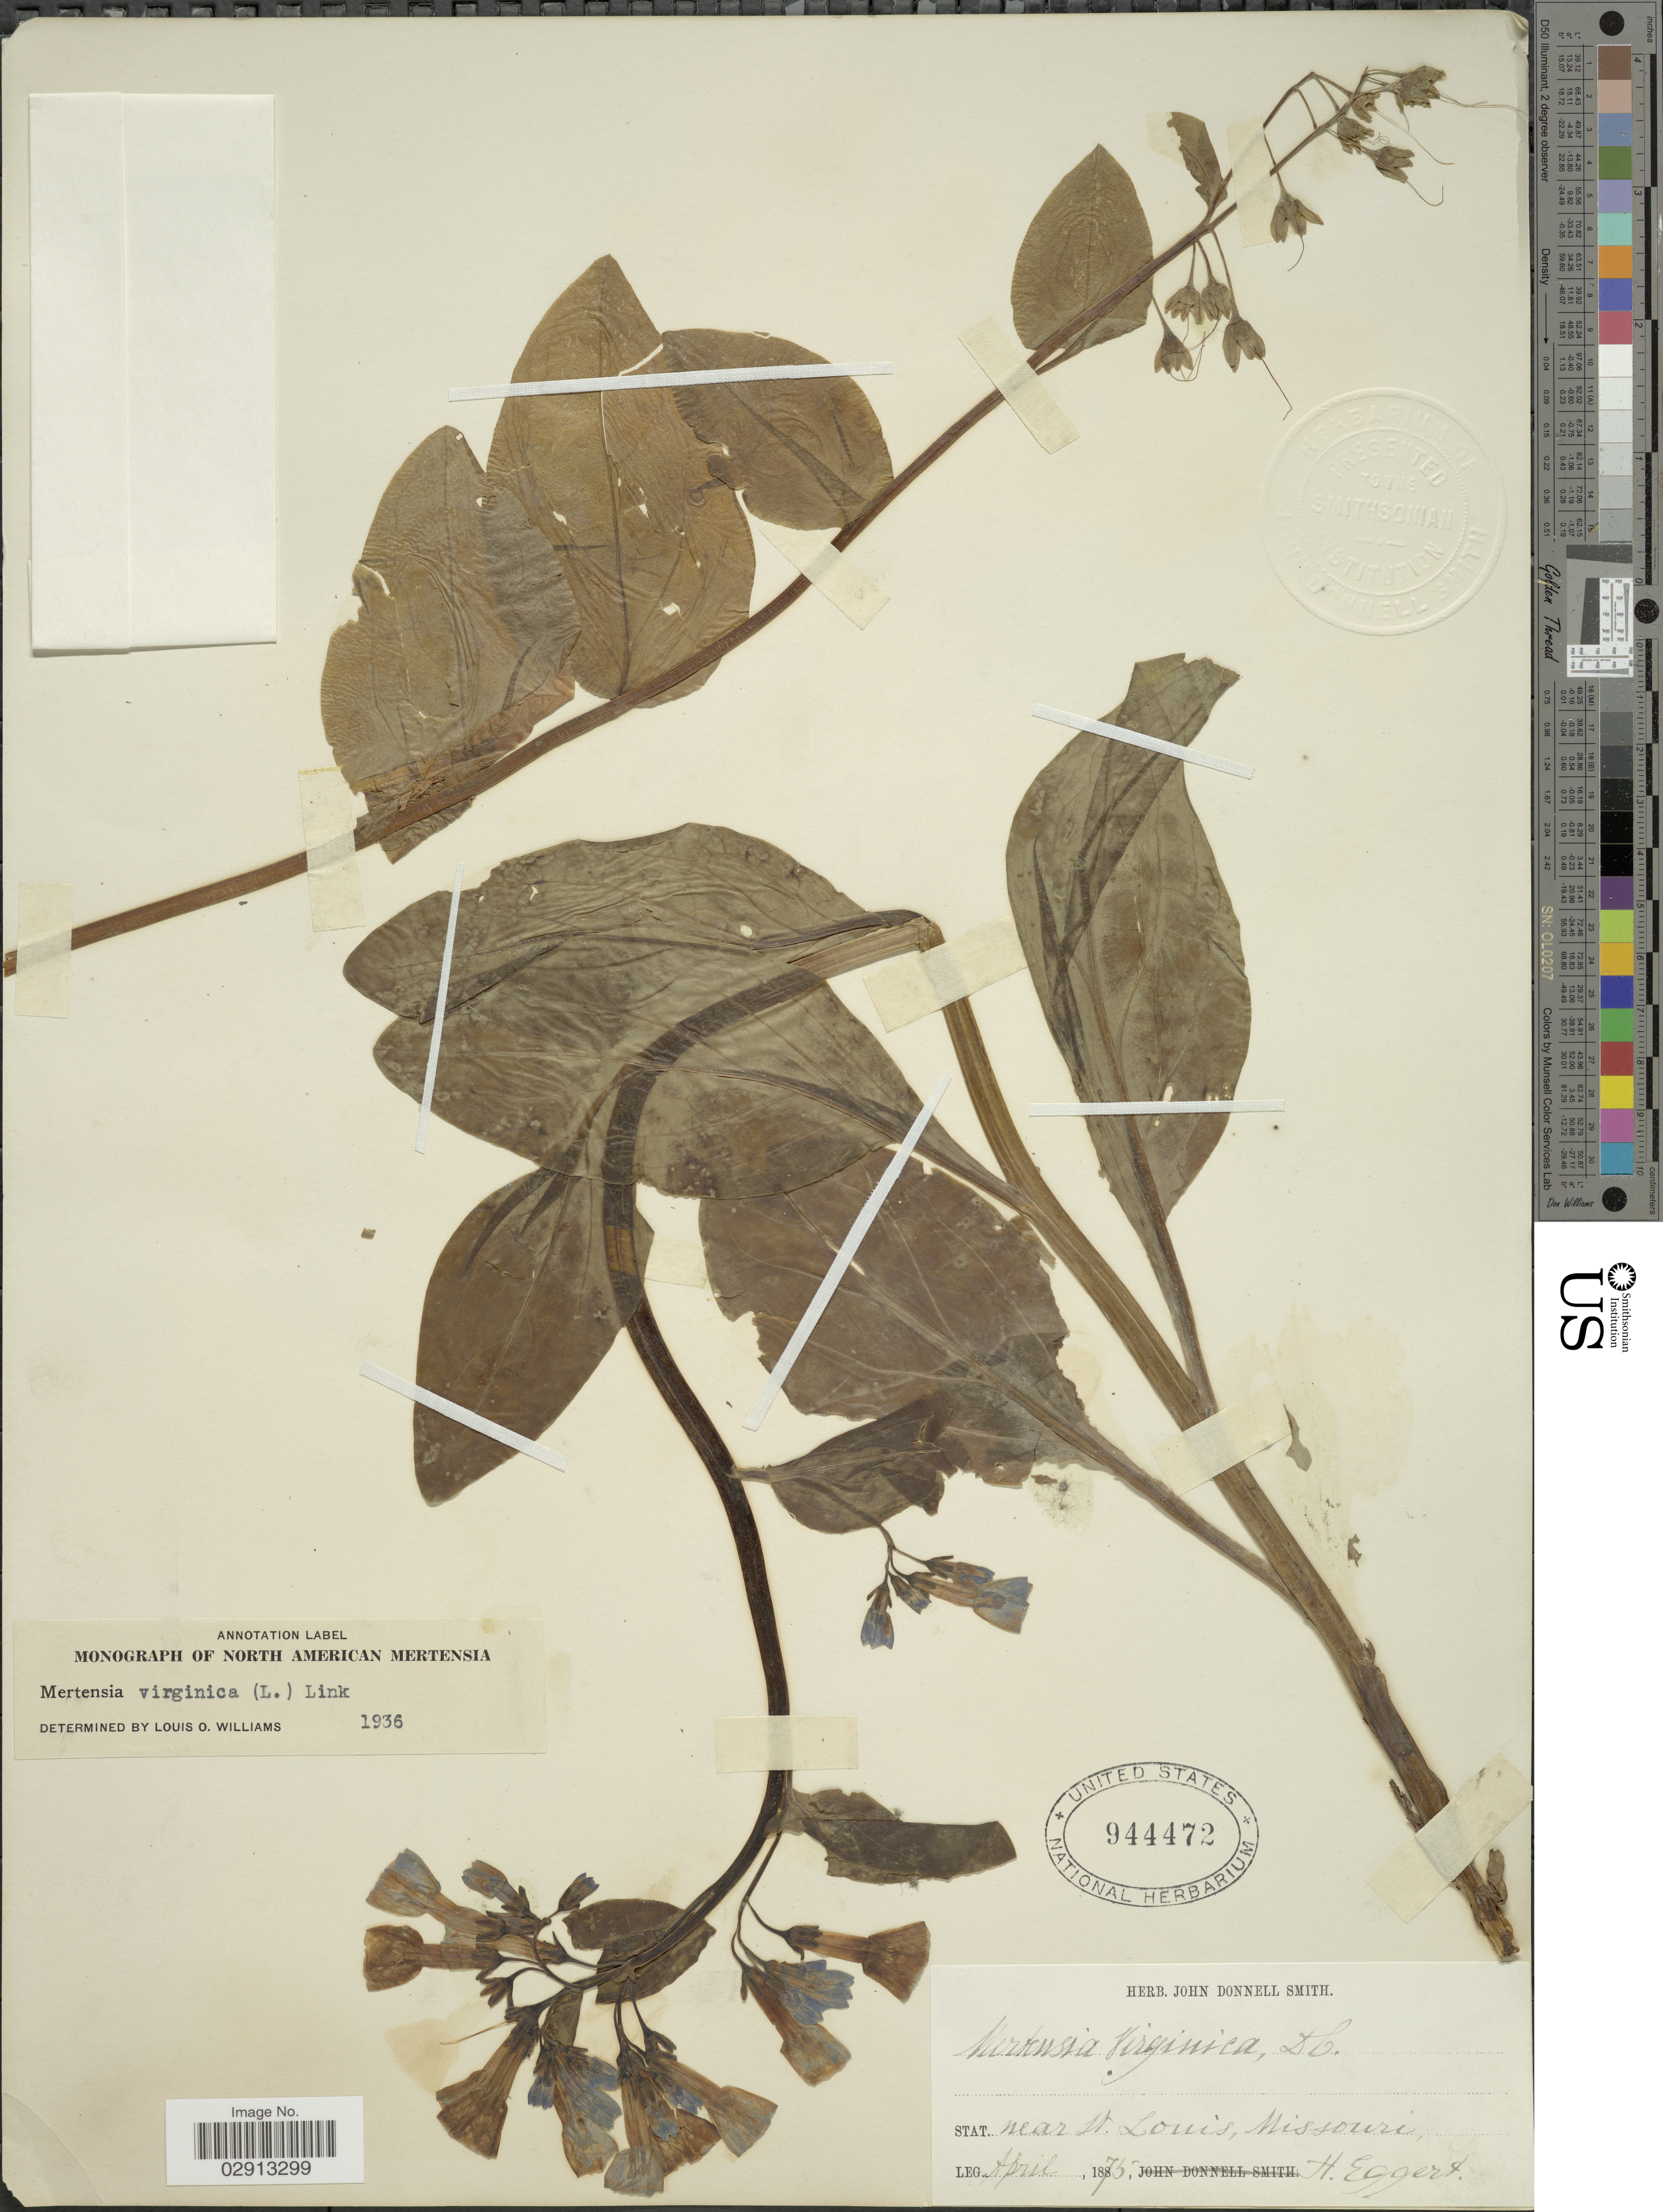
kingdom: Plantae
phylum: Tracheophyta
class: Magnoliopsida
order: Boraginales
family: Boraginaceae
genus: Mertensia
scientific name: Mertensia virginica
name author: (L.) Pers. ex Link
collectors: H. Eggert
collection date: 1875-04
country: United States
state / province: Missouri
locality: Stat. Near St. Louis.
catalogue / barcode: US 944472